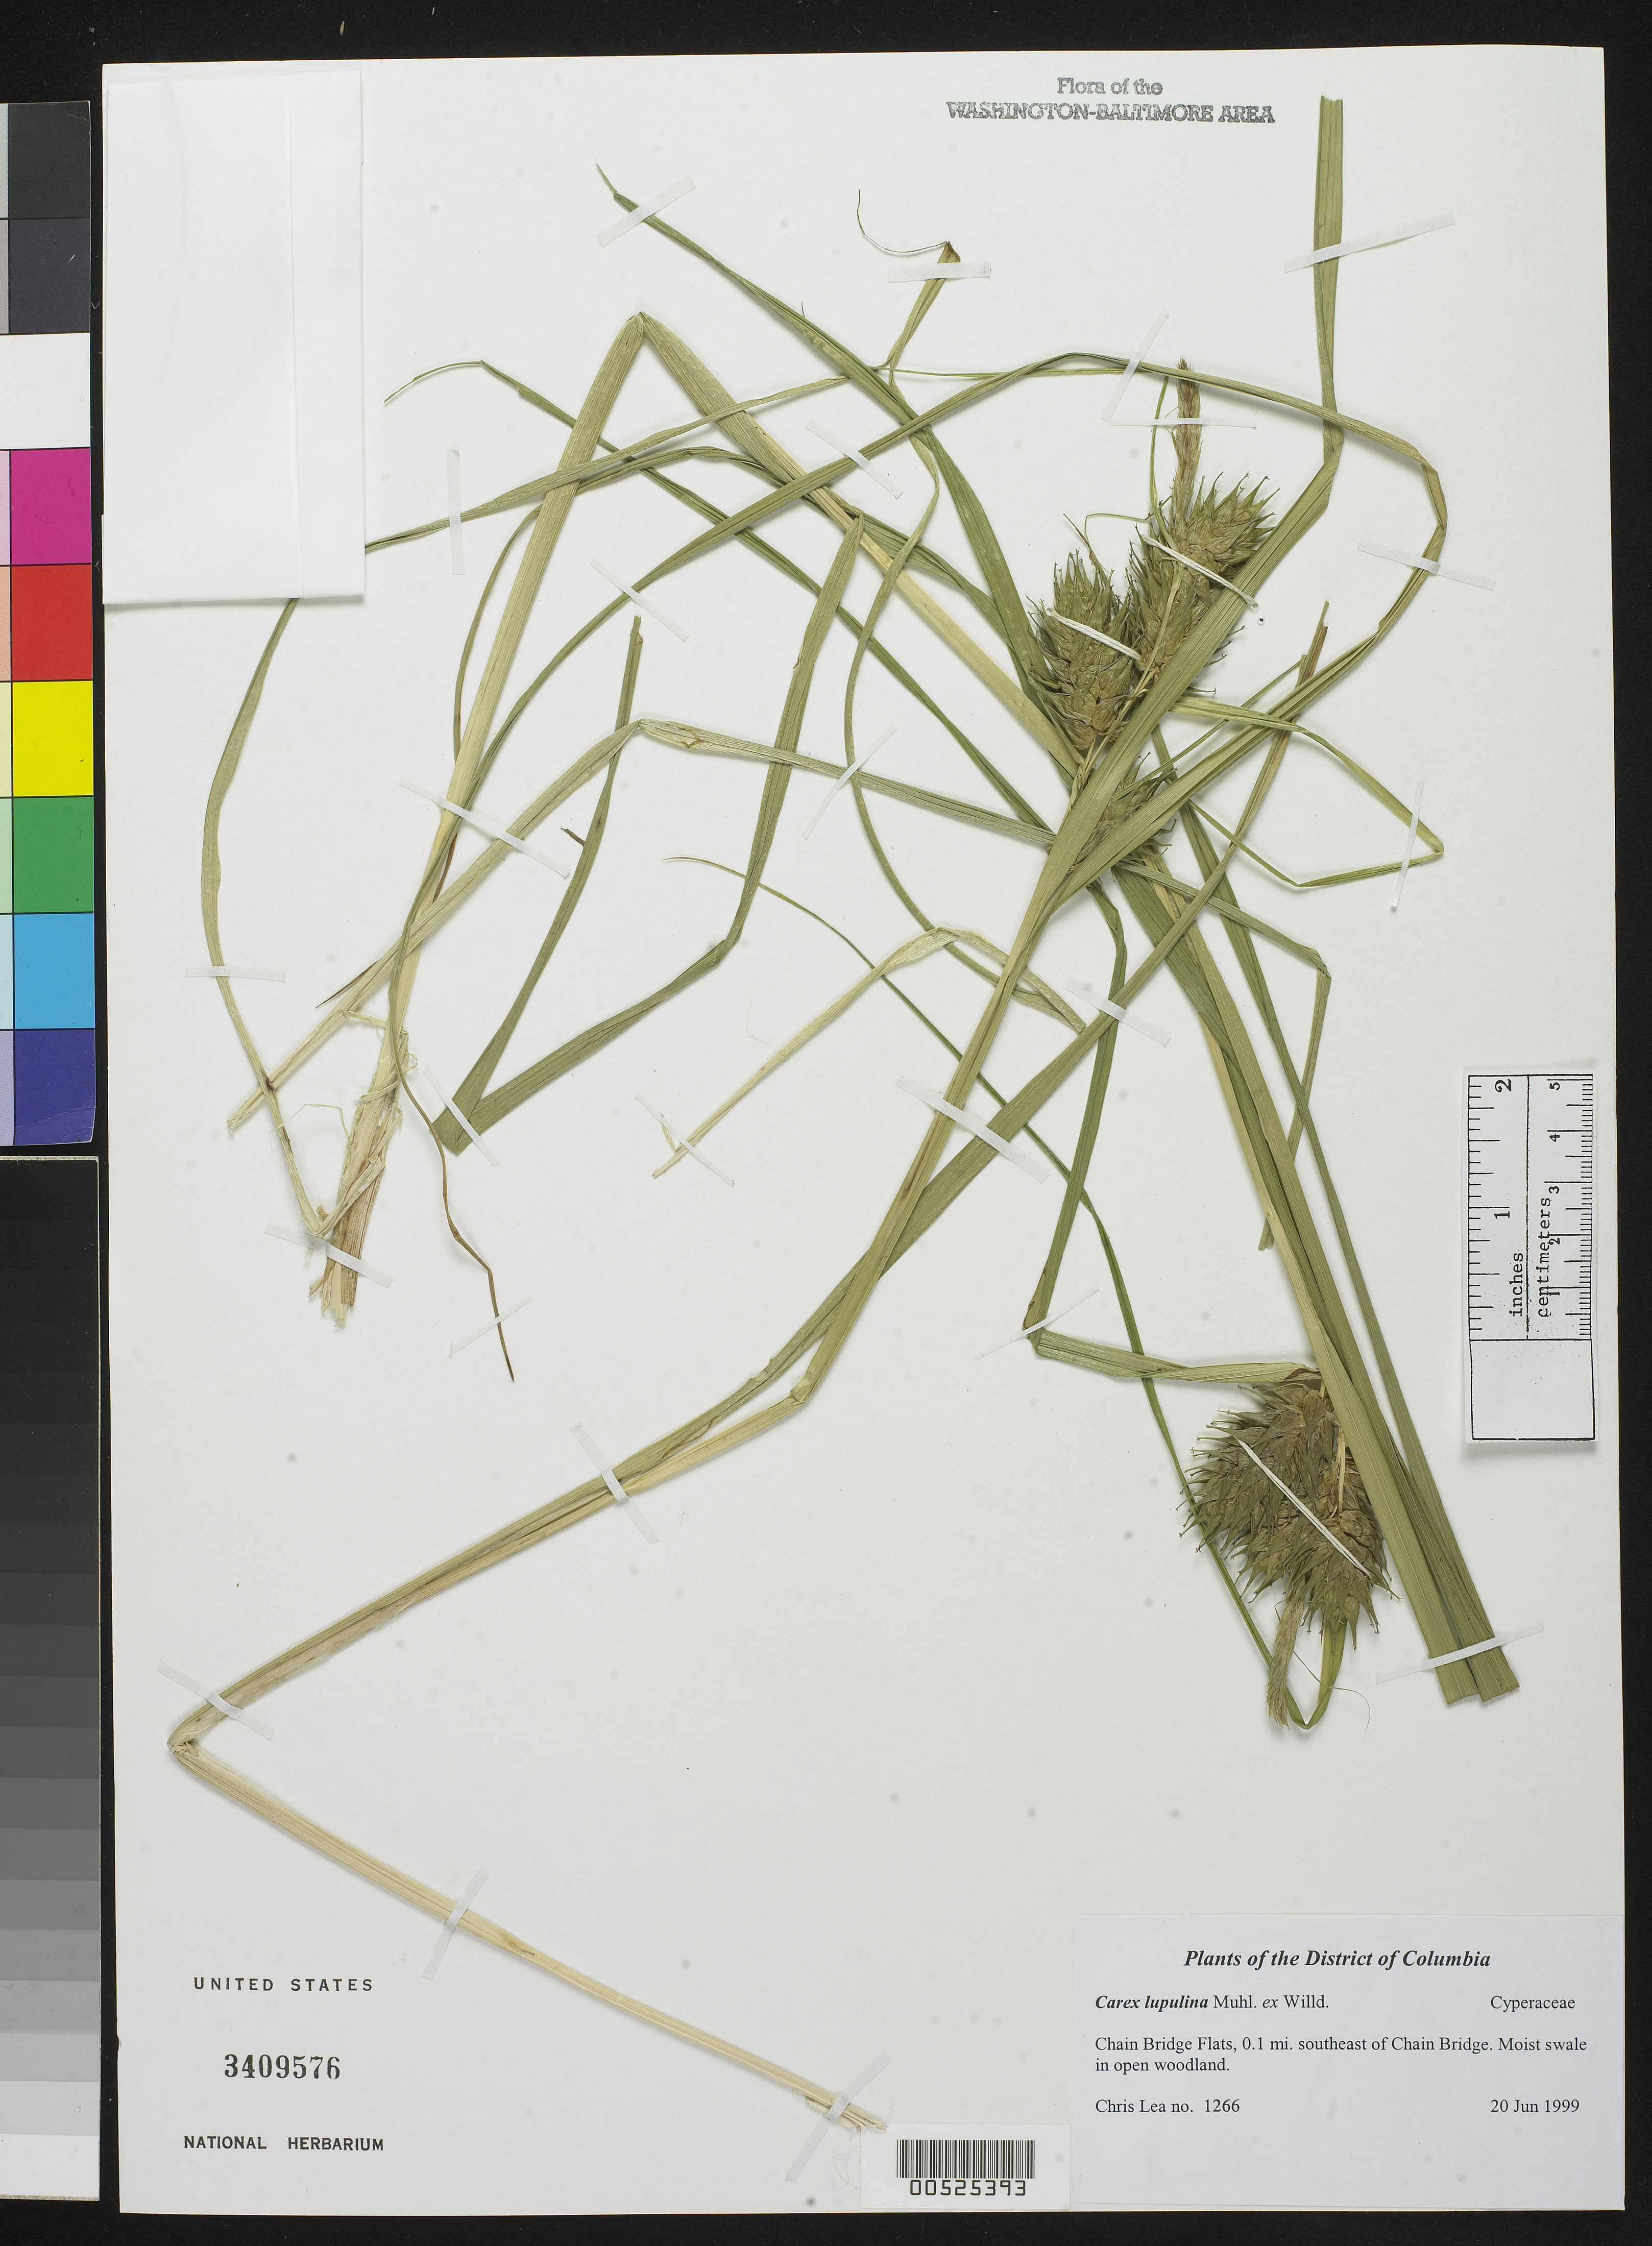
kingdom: Plantae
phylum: Tracheophyta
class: Liliopsida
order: Poales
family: Cyperaceae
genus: Carex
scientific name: Carex lupulina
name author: Muhl. ex Willd.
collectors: C. Lea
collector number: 1266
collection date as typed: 20 Jun 1999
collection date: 1999-06-20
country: United States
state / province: District of Columbia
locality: Chain Bridge Flats, 0.1 southeast of Chain Bridge.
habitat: Moist swale in open woodland.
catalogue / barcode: US 3409576